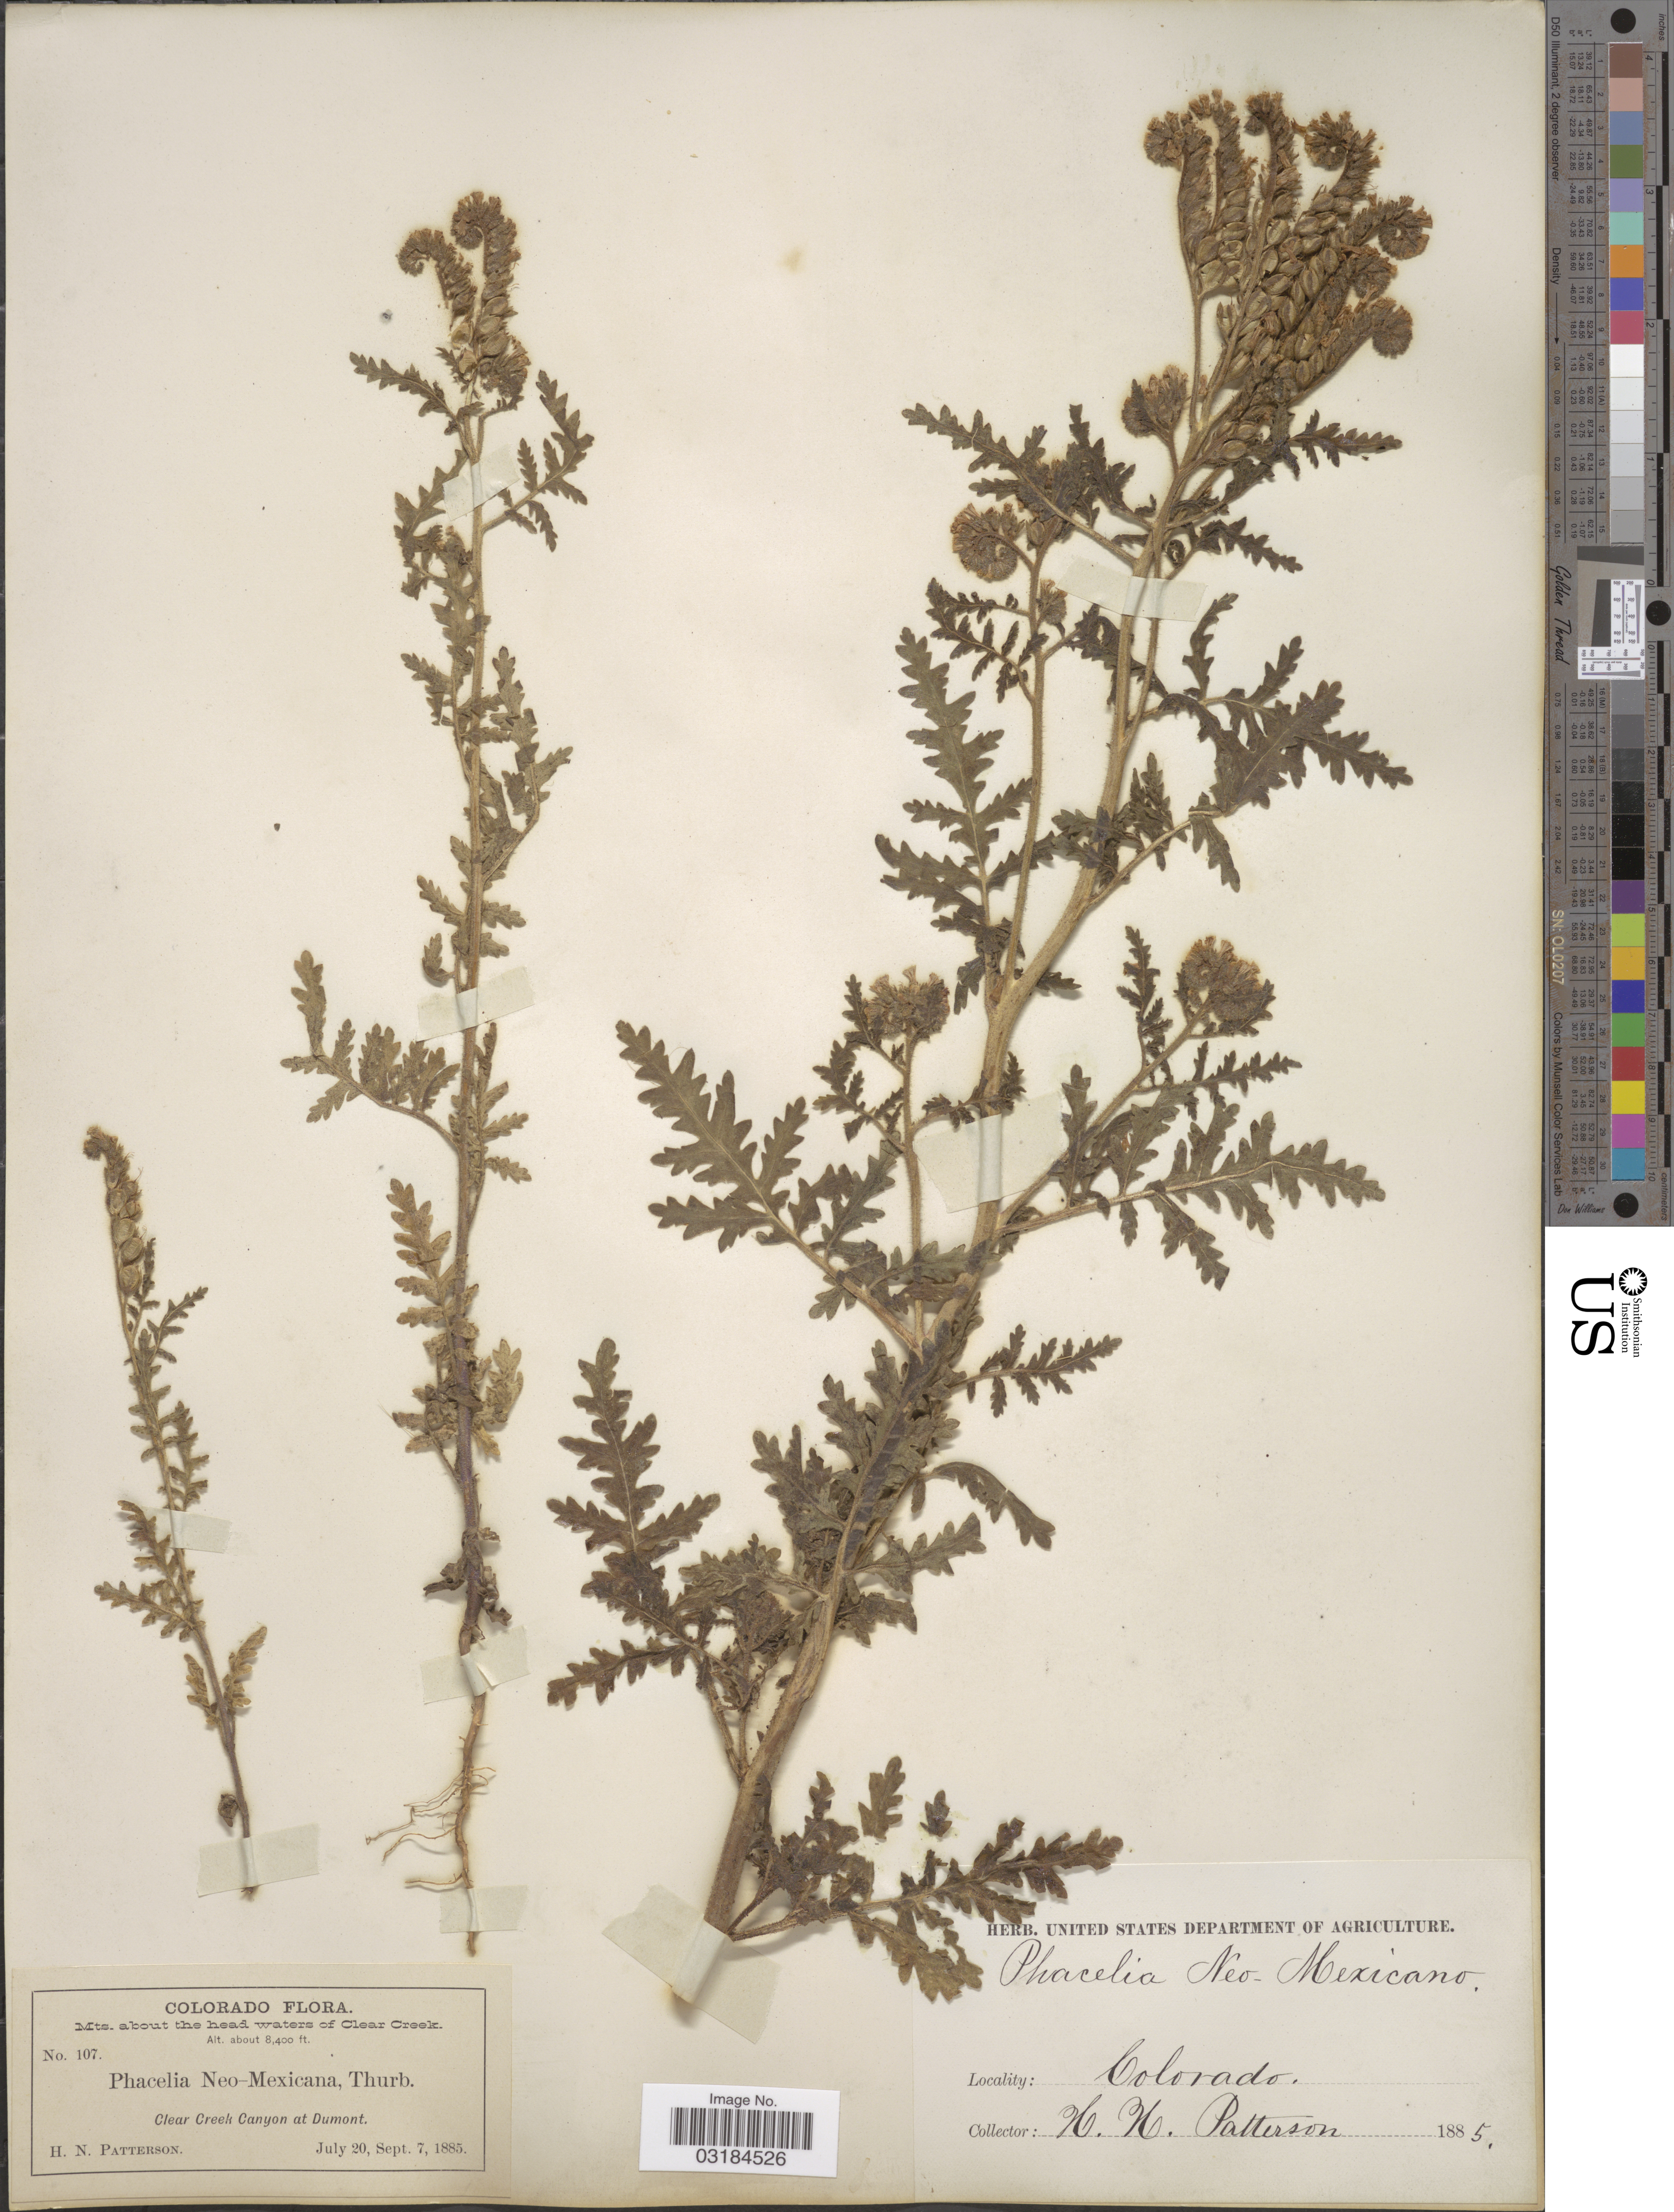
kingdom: Plantae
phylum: Tracheophyta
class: Magnoliopsida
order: Boraginales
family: Hydrophyllaceae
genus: Phacelia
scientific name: Phacelia alba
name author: Rydb.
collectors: H. N. Patterson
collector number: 107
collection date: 1885-07-20/1885-09-07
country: United States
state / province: Colorado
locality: Mts. about the head waters of Clear Creek. Clear Creek Canyon at Dumont.